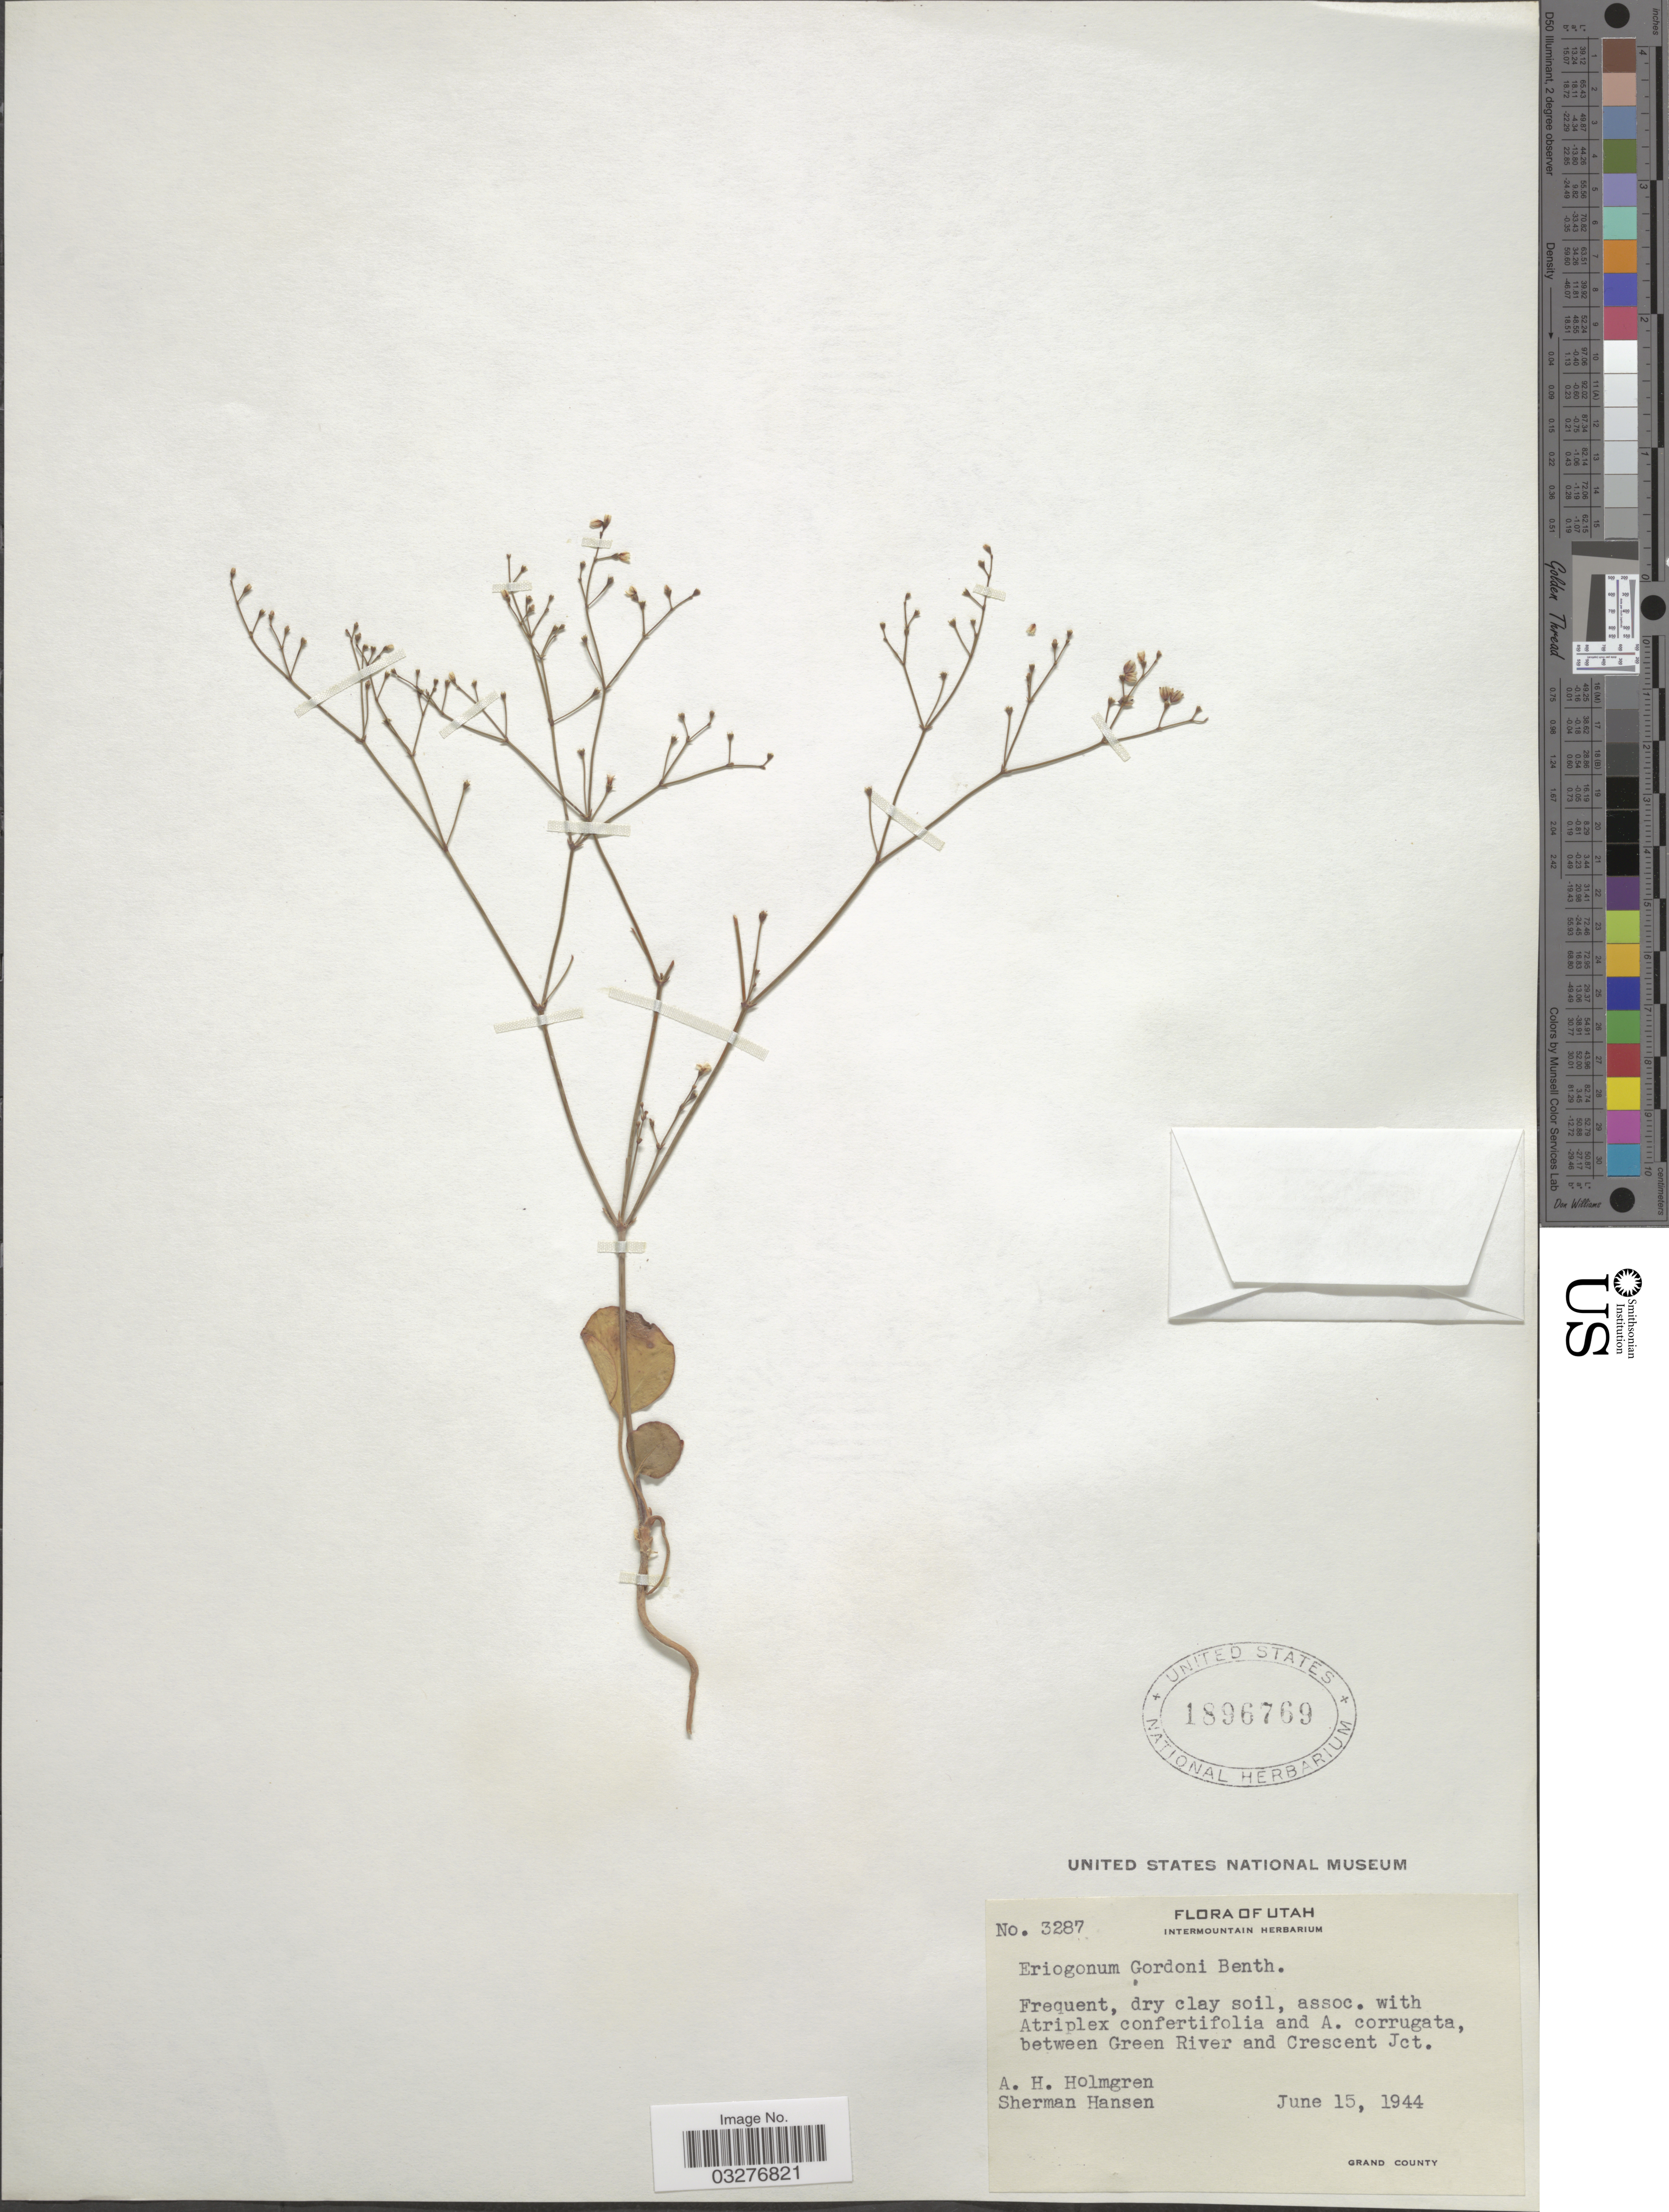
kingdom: Plantae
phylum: Tracheophyta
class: Magnoliopsida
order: Caryophyllales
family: Polygonaceae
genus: Eriogonum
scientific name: Eriogonum gordonii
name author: Benth.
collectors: A. H. Holmgren & S. Hansen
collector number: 3287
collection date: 1944-06-15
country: United States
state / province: Utah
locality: Between Green River and Crescent Jct. Grand County.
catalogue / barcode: US 1896769